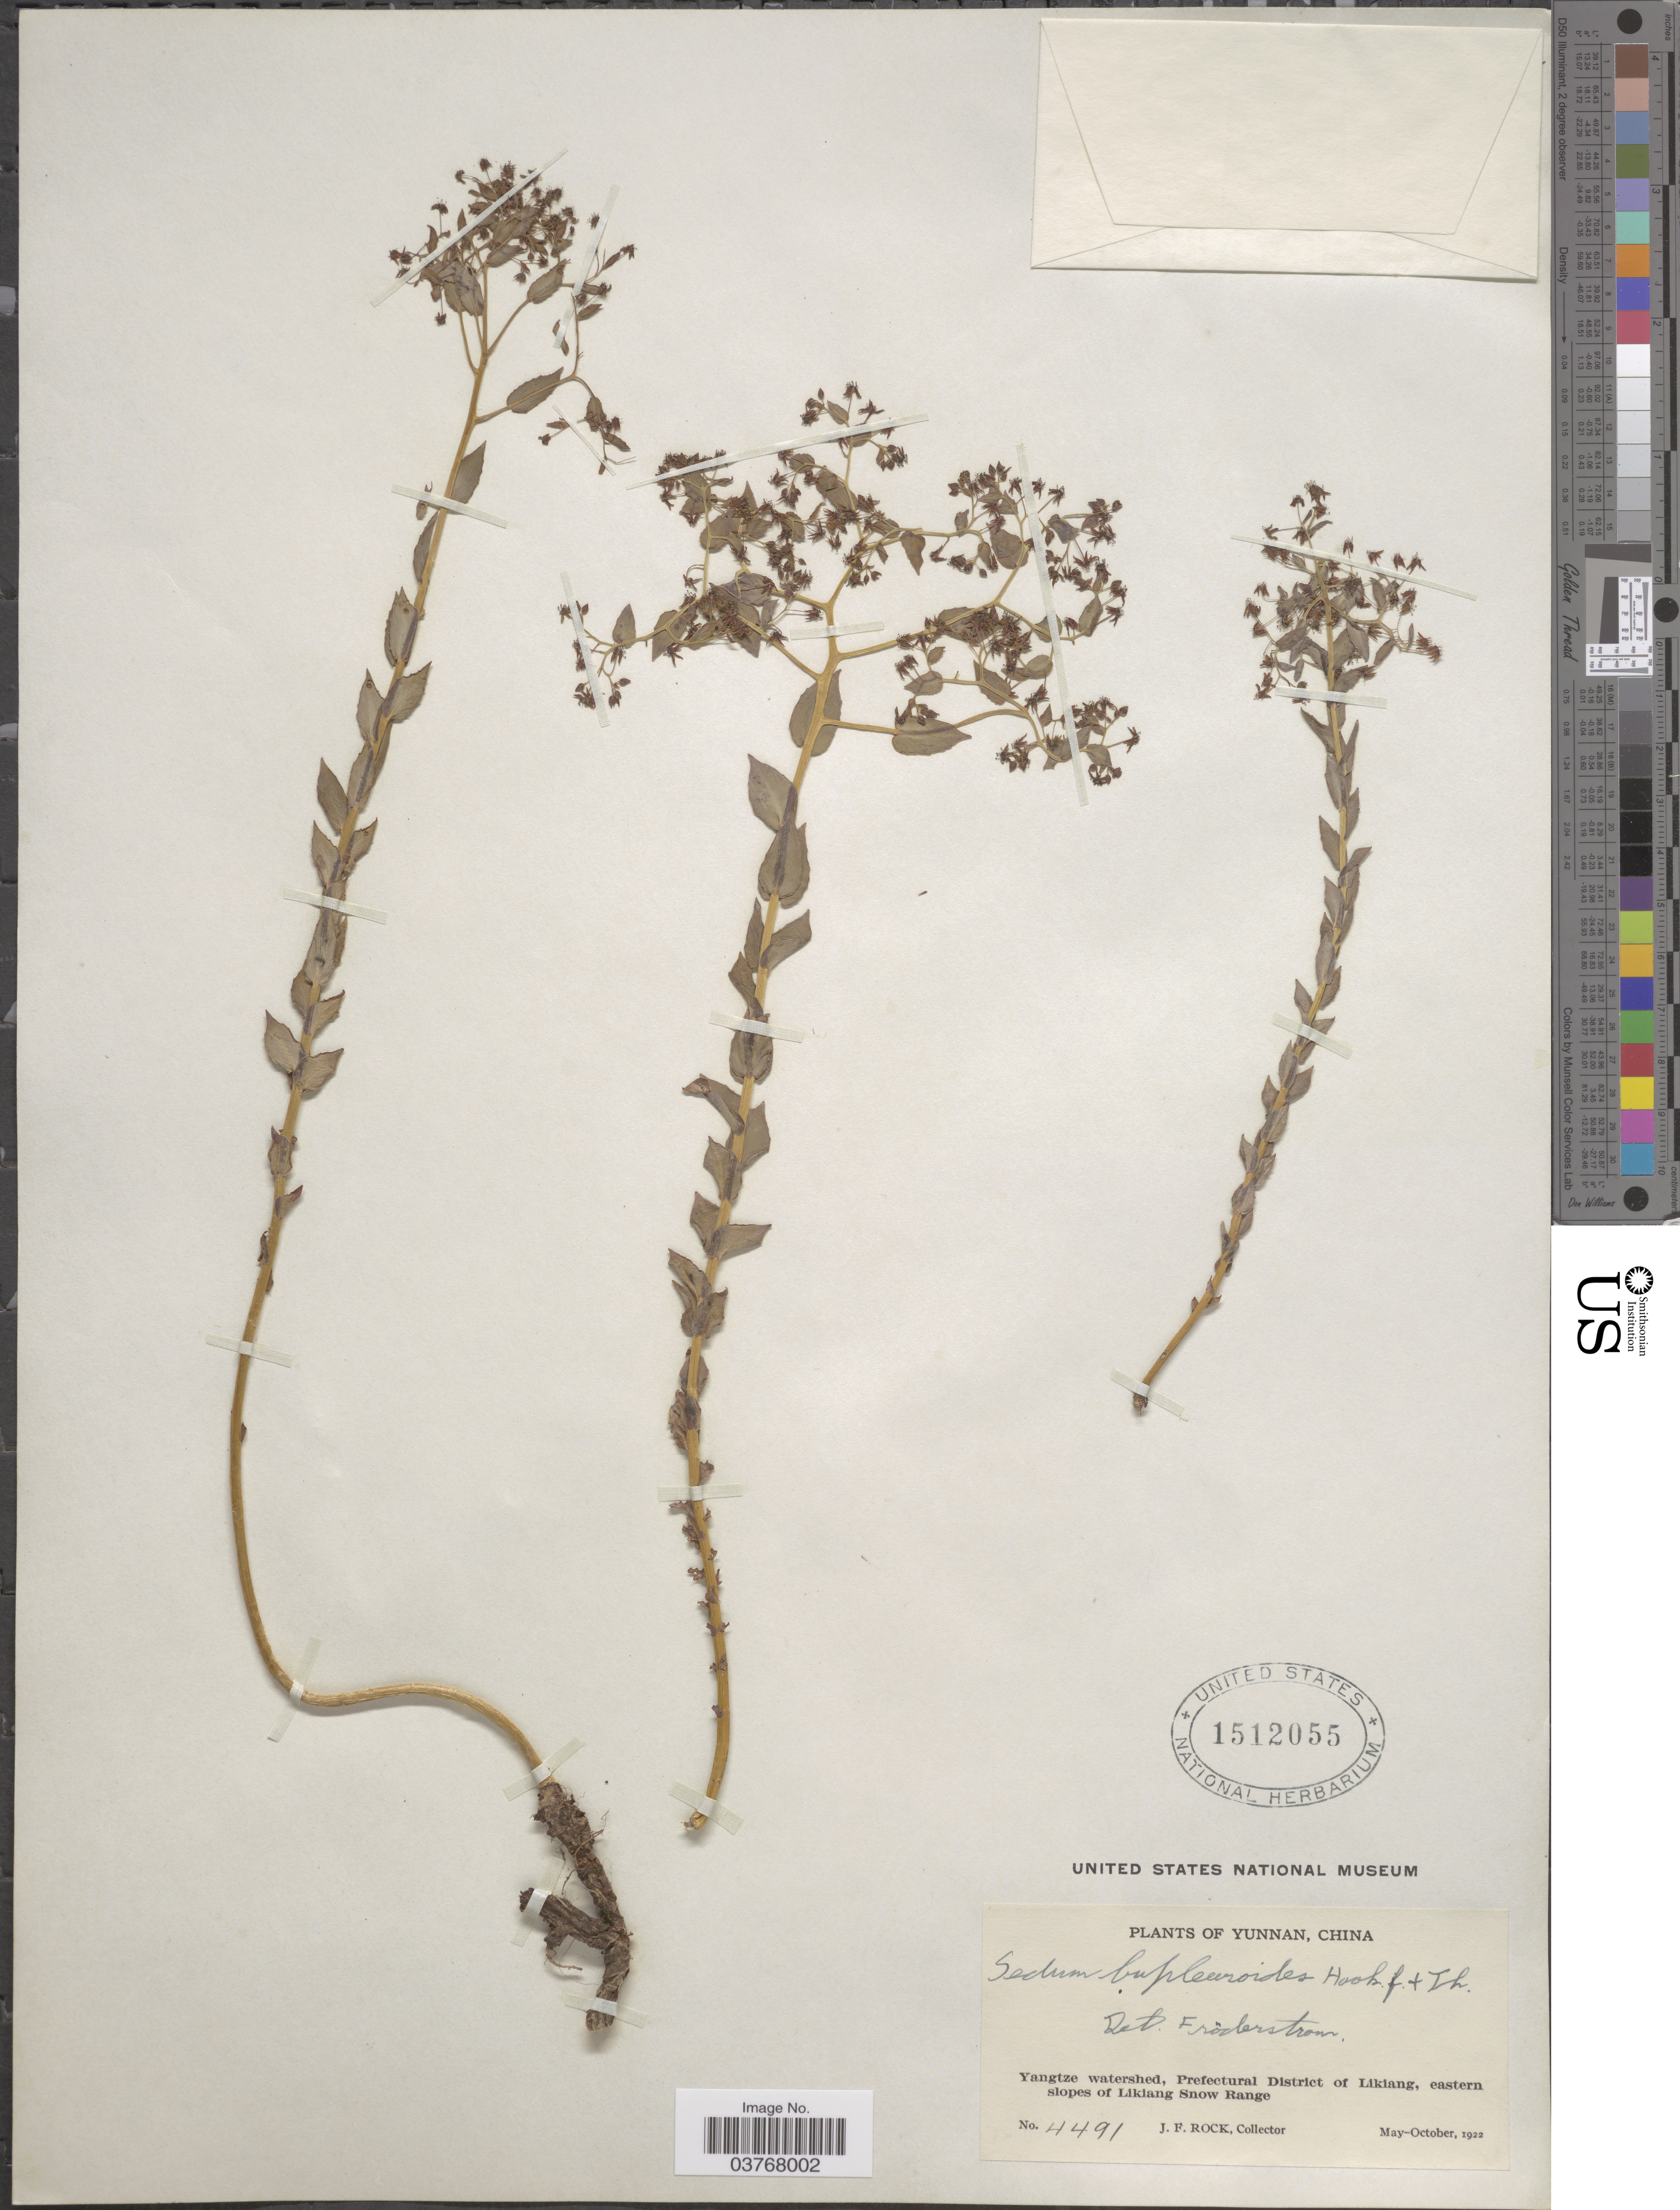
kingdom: Plantae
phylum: Tracheophyta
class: Magnoliopsida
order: Saxifragales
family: Crassulaceae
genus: Rhodiola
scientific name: Rhodiola bupleuroides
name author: (Wall. ex Hook. f.) Thomson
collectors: J. Rock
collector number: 4491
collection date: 1922-05/1922-10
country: China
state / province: Yunnan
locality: Yangtze watershed, Prefectural District of Likiang, eastern slopes of Likiang Snow Range.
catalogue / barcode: US 1512055